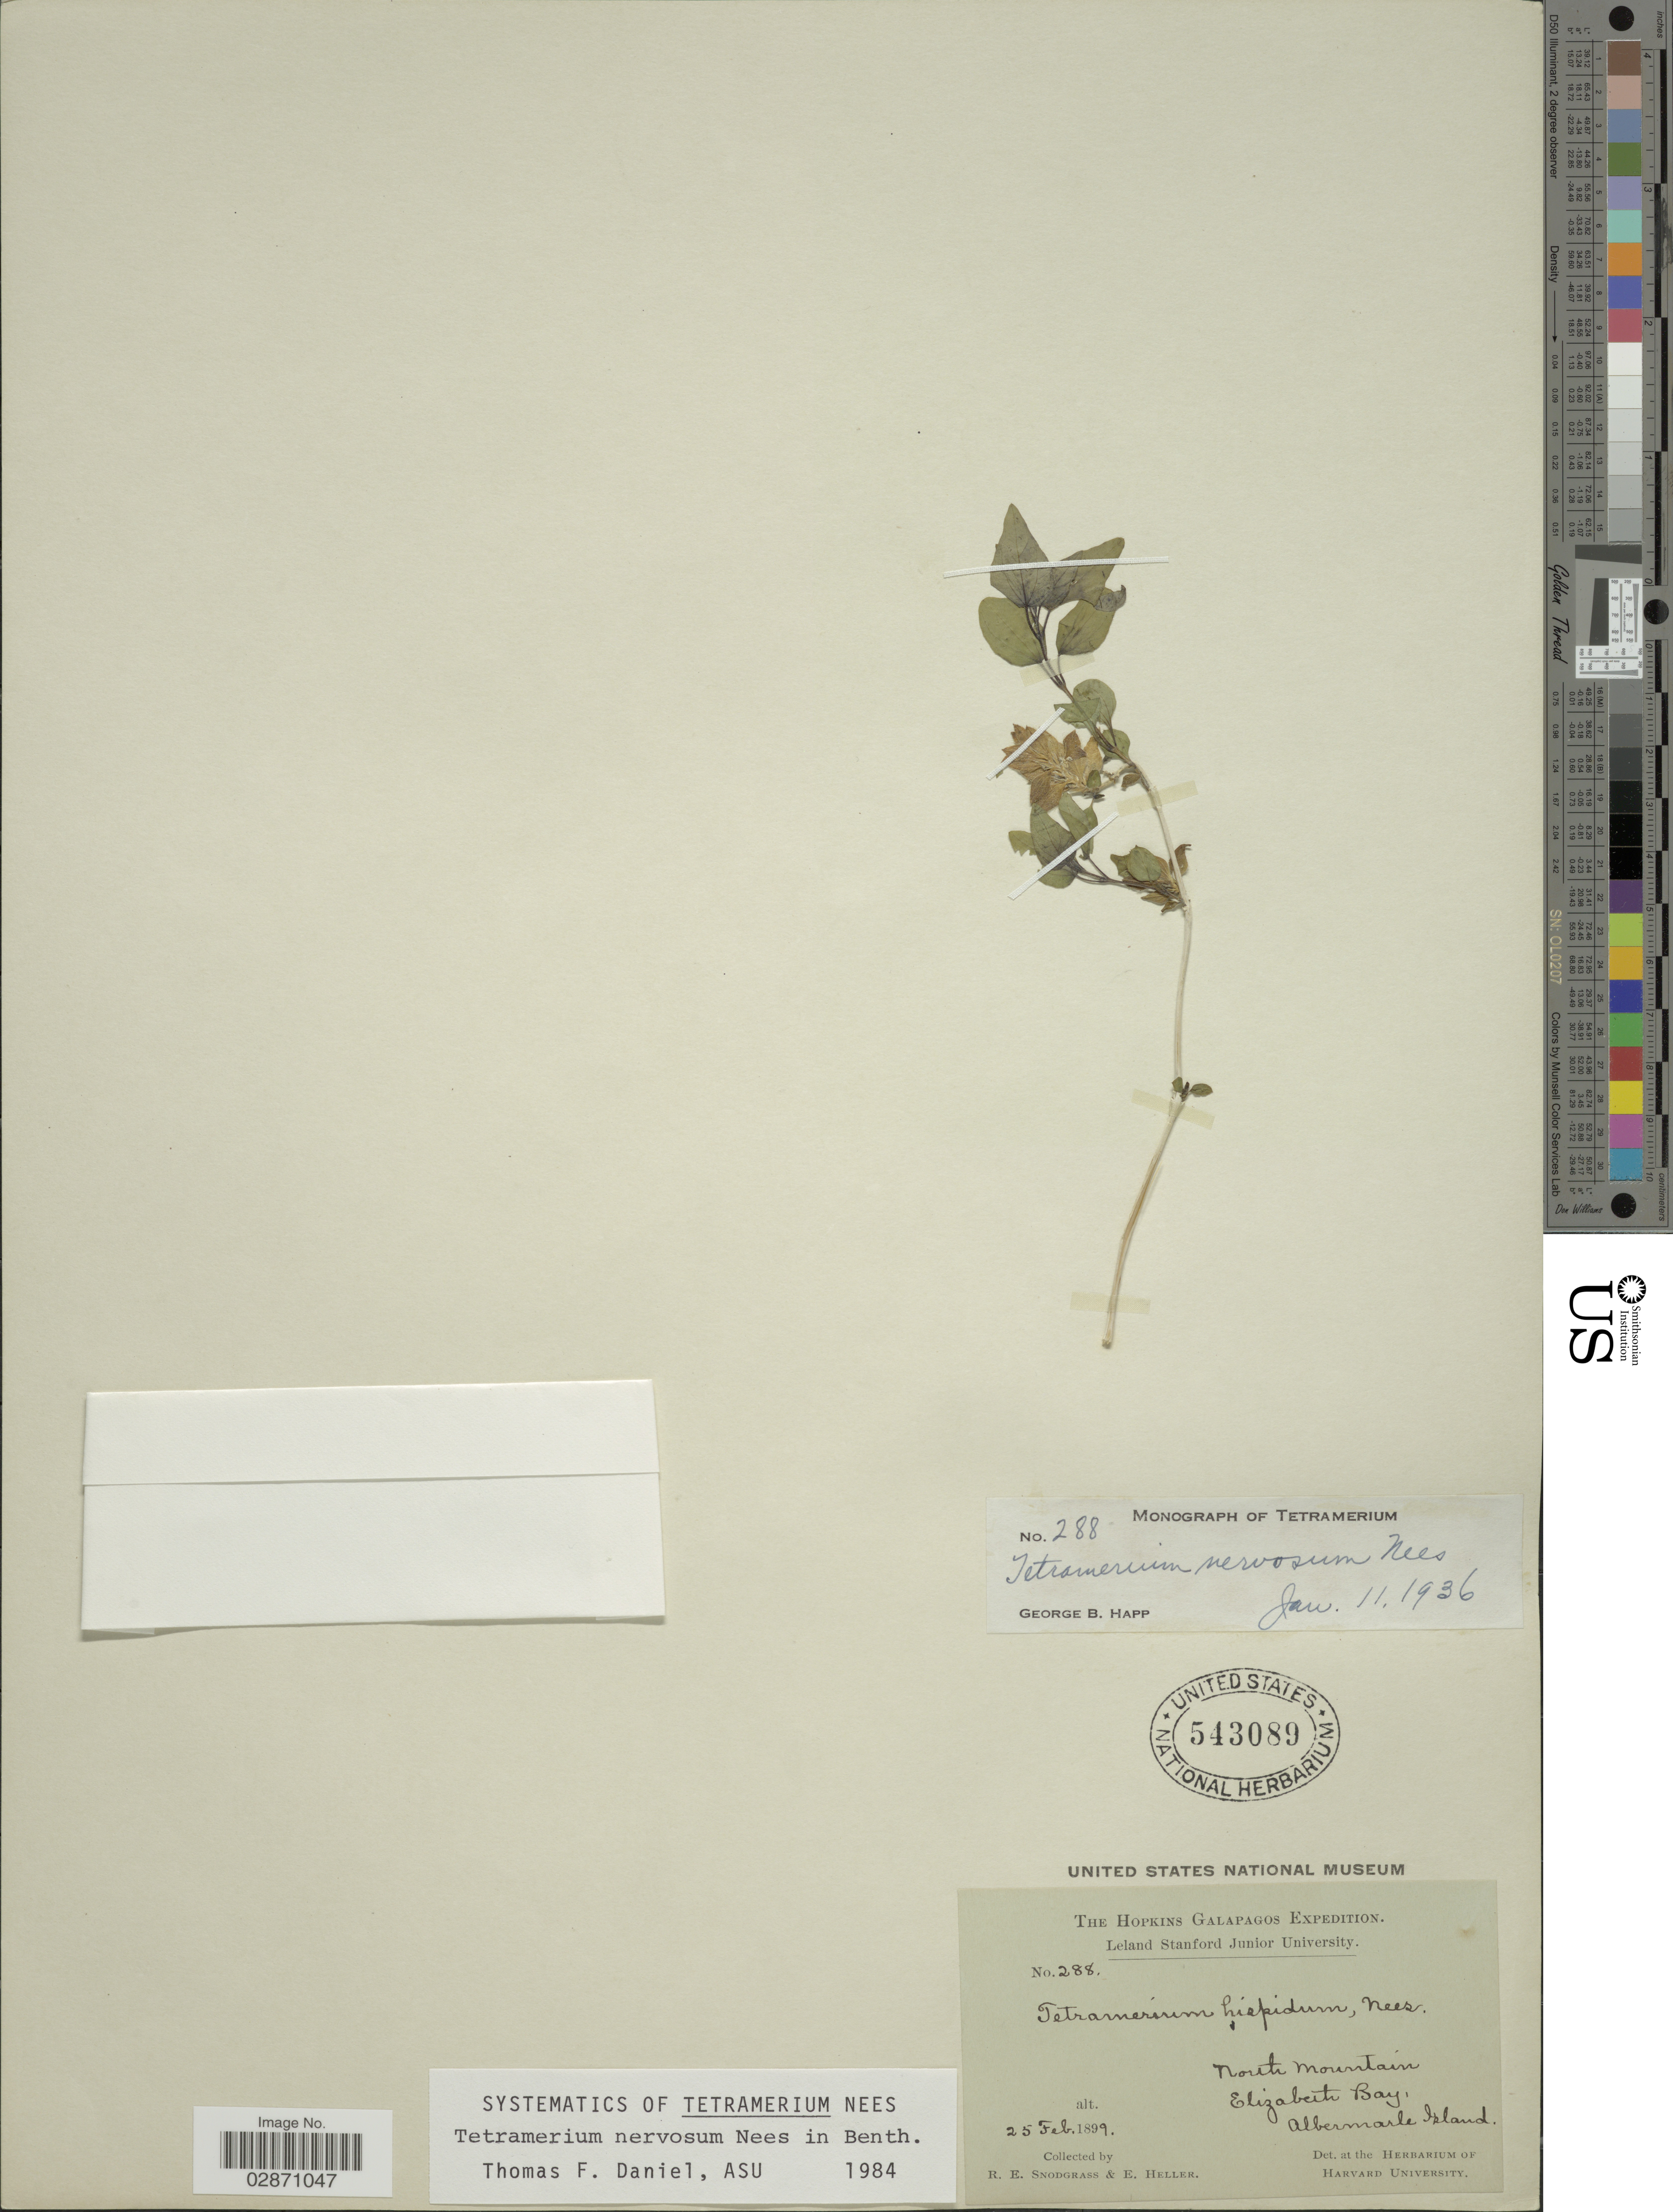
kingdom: Plantae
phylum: Tracheophyta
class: Magnoliopsida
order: Lamiales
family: Acanthaceae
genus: Tetramerium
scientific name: Tetramerium nervosum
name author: Nees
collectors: R. E. Snodgrass & E. Heller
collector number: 288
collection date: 1899-02-25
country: Ecuador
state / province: Colón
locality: The Hopkins Galapagos, North mountain, Elizabeth Bay, Albermarle Island.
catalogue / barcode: US 543089